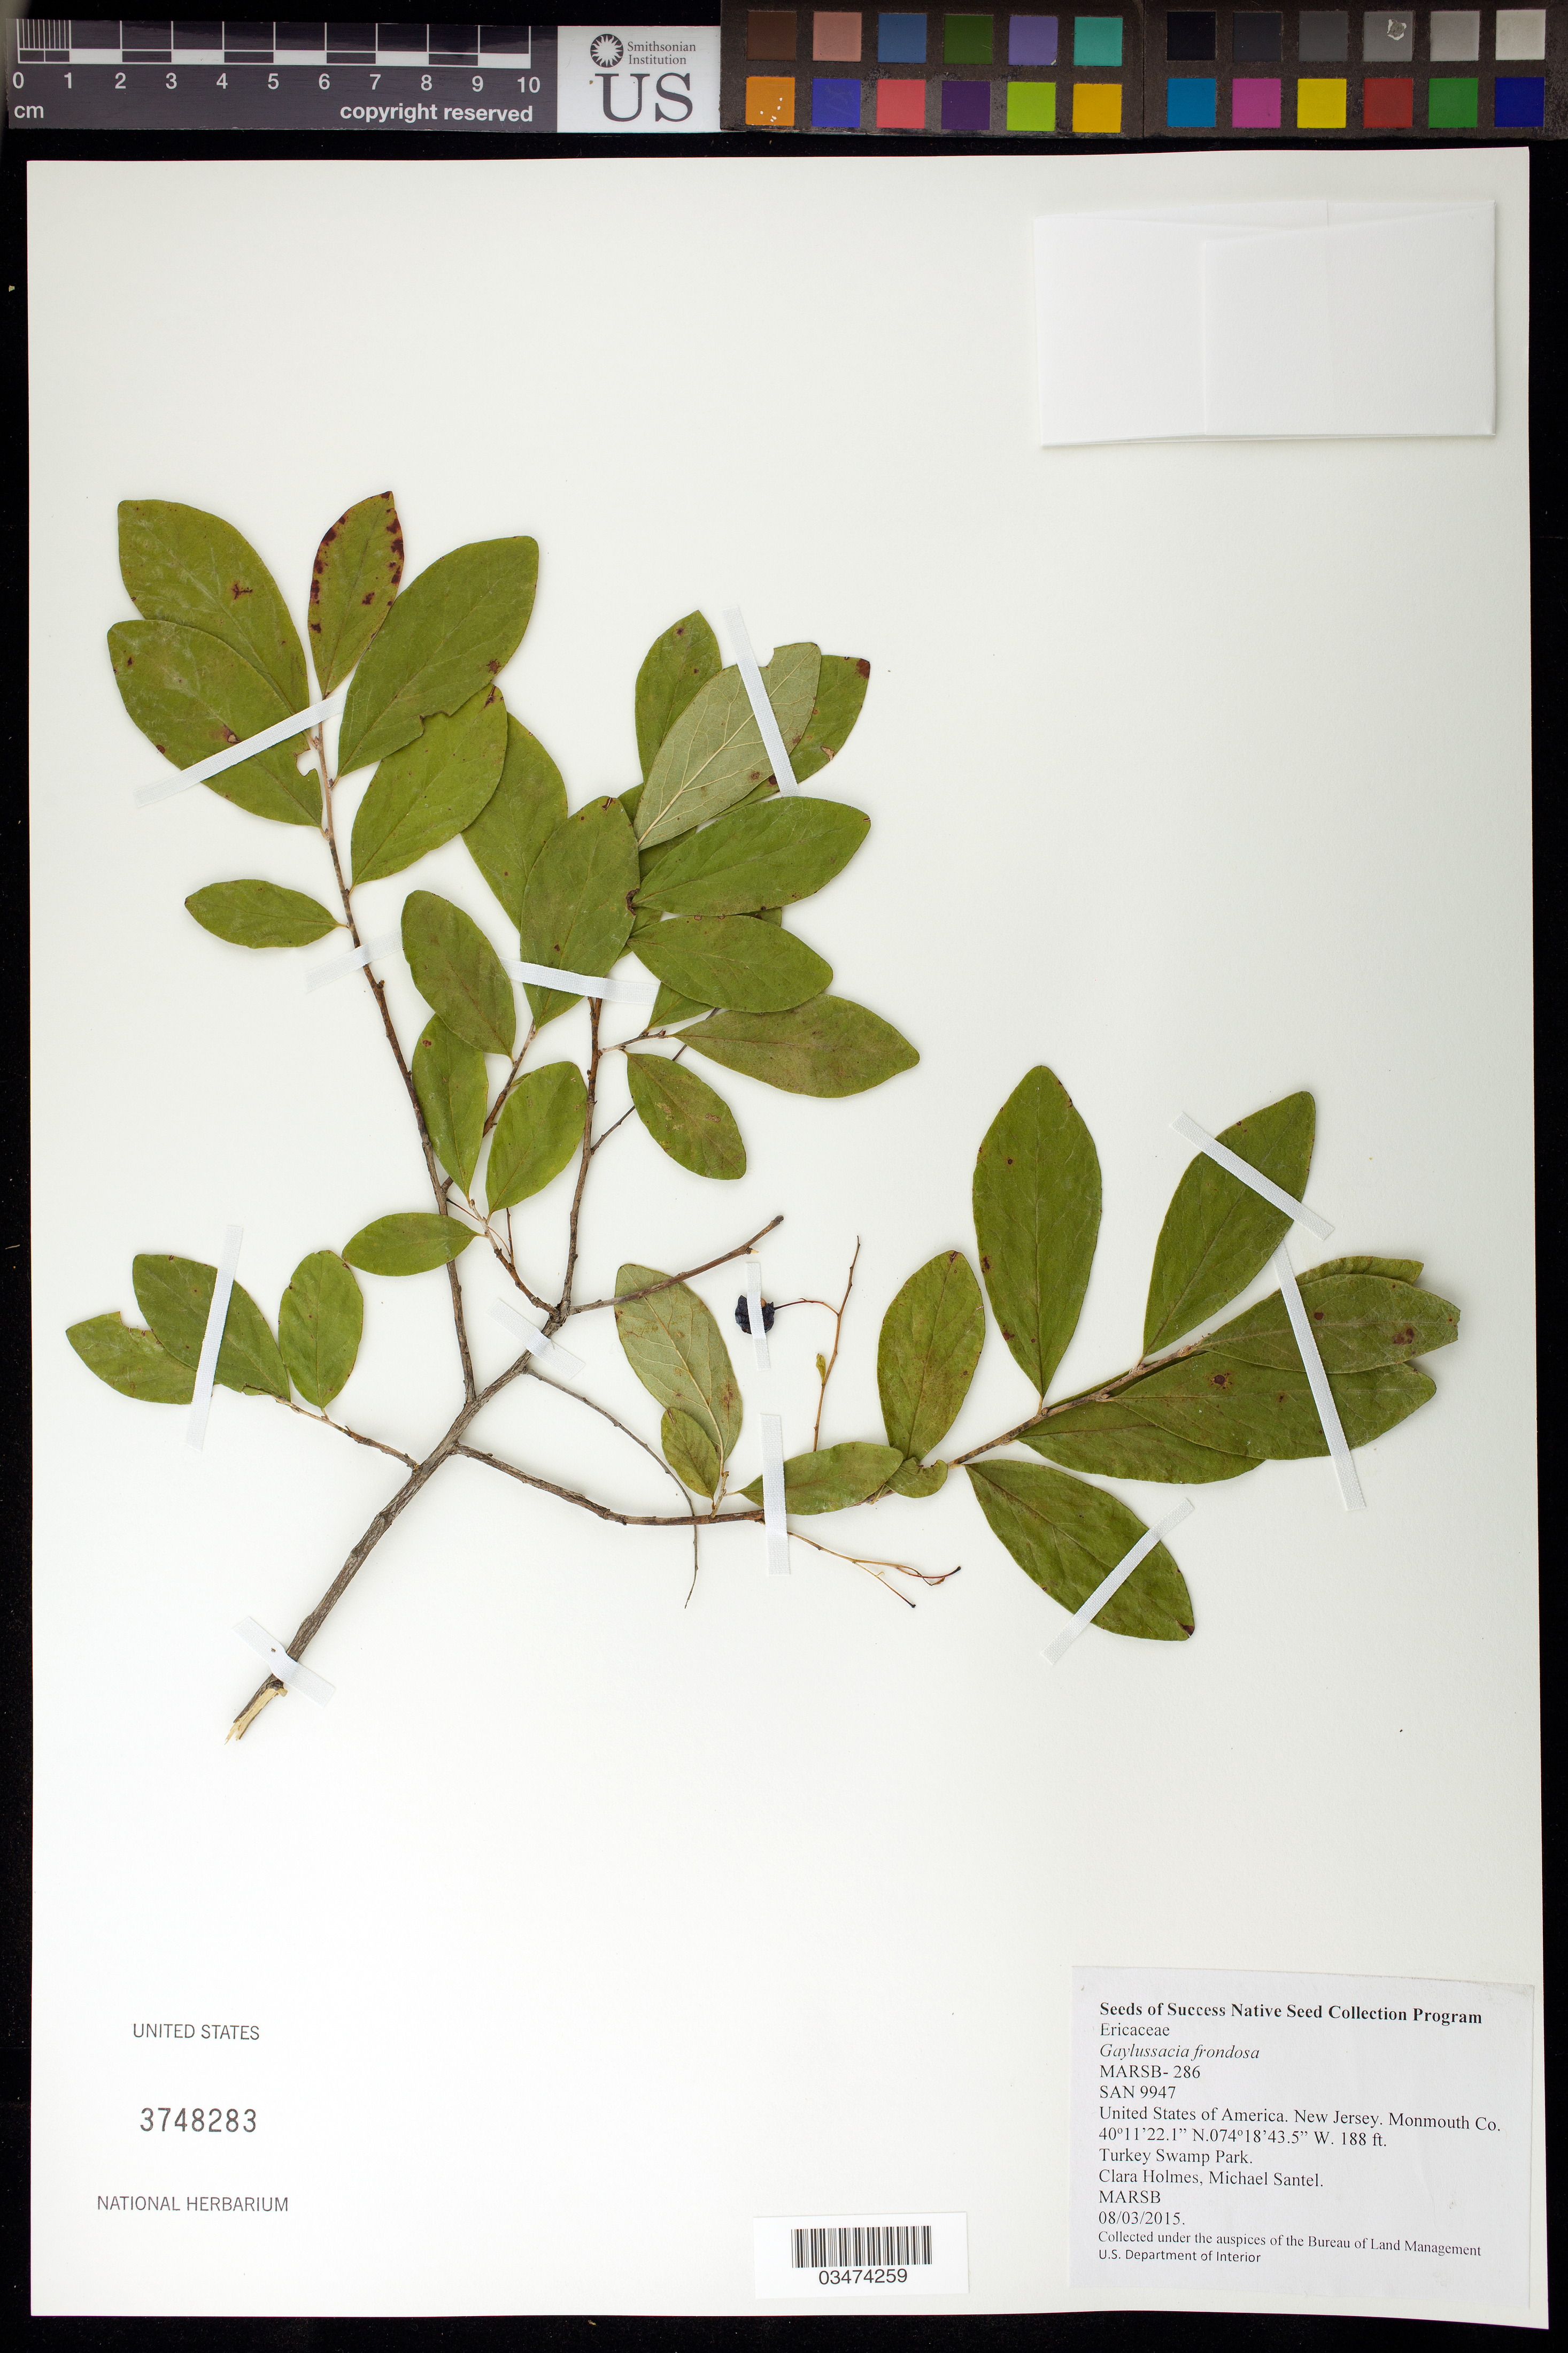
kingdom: Plantae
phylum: Tracheophyta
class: Magnoliopsida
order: Ericales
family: Ericaceae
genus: Gaylussacia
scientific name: Gaylussacia frondosa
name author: (L.) Torr. & A. Gray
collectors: C. Holmes & M. Santel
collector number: MARSB-286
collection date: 2015-08-03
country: United States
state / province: New Jersey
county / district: Monmouth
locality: Turkey Swamp Park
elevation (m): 57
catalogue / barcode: US 3748283